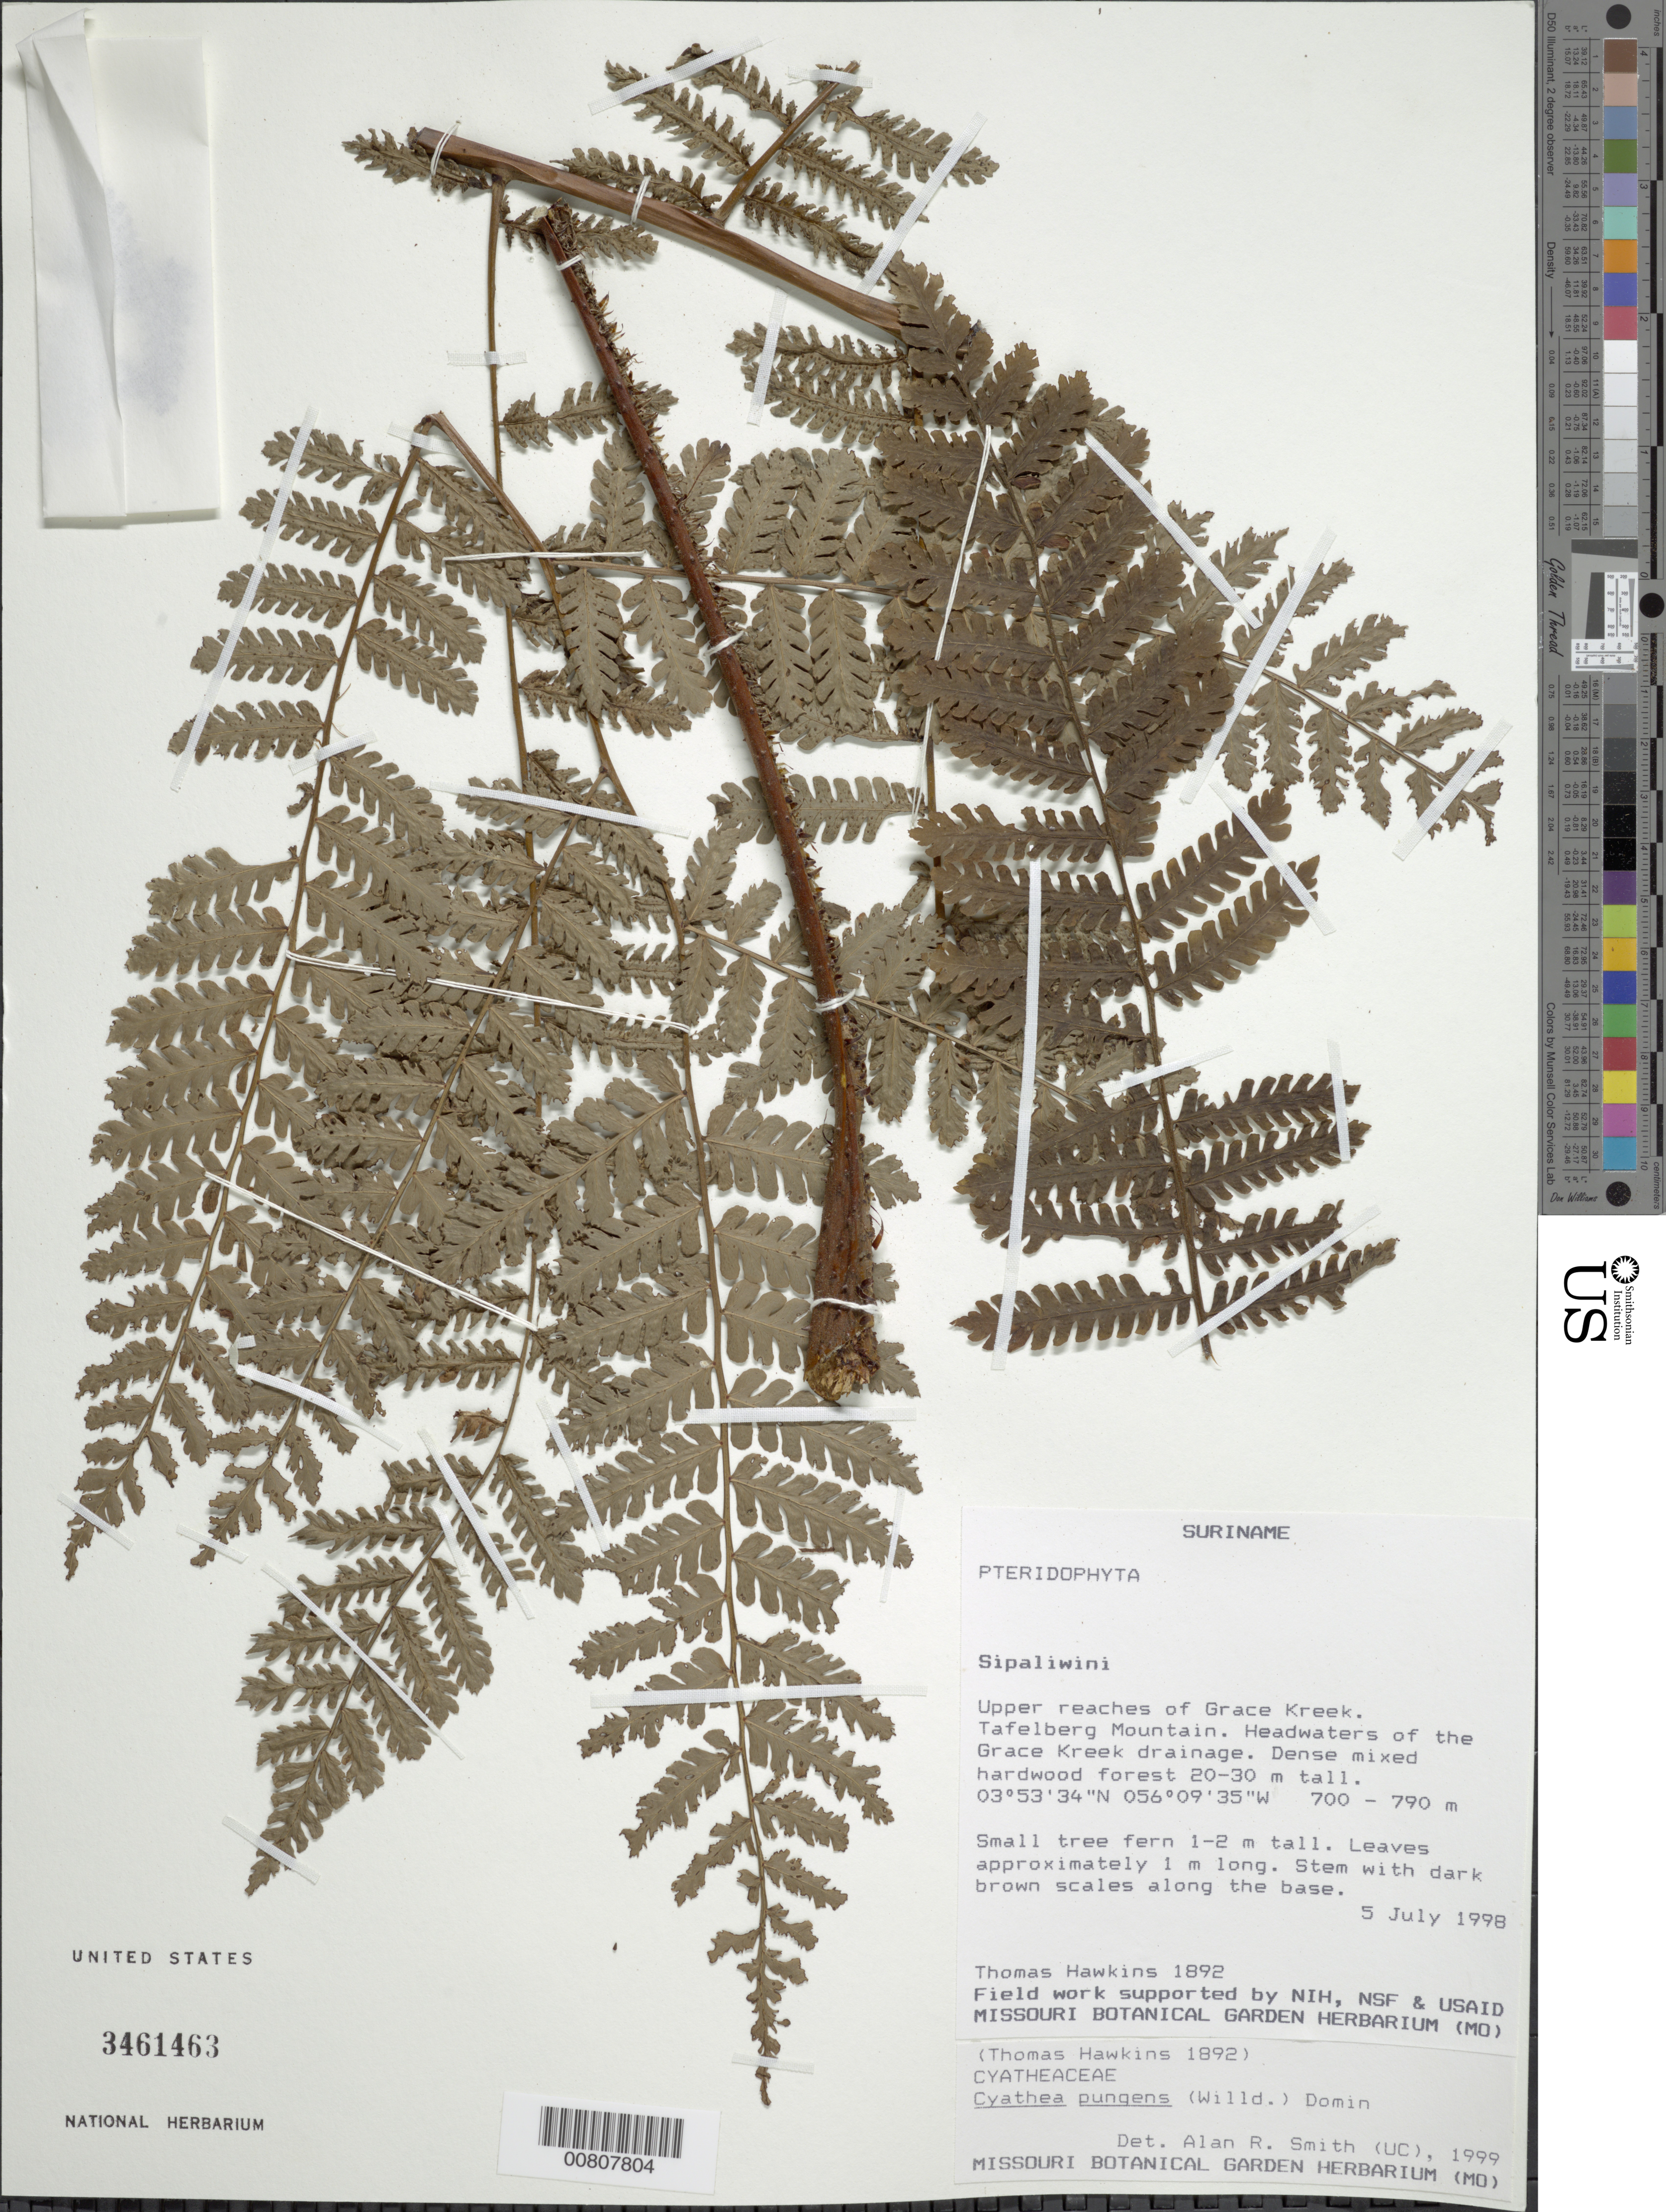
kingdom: Plantae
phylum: Tracheophyta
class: Polypodiopsida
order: Cyatheales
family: Cyatheaceae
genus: Cyathea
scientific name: Cyathea pungens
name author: (Willd.) Domin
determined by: Smith, Alan R., (UC)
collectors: T. Hawkins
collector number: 1892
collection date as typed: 5-Jul-98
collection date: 1998-07-05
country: Suriname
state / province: Sipaliwini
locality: Tafelberg (Table Mountain), Grace Kreek, upper reaches, headwaters of the Grace Kreek drainage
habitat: Dense mixed harwood forest 20 - 30 m tall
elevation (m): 700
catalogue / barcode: US 3461463